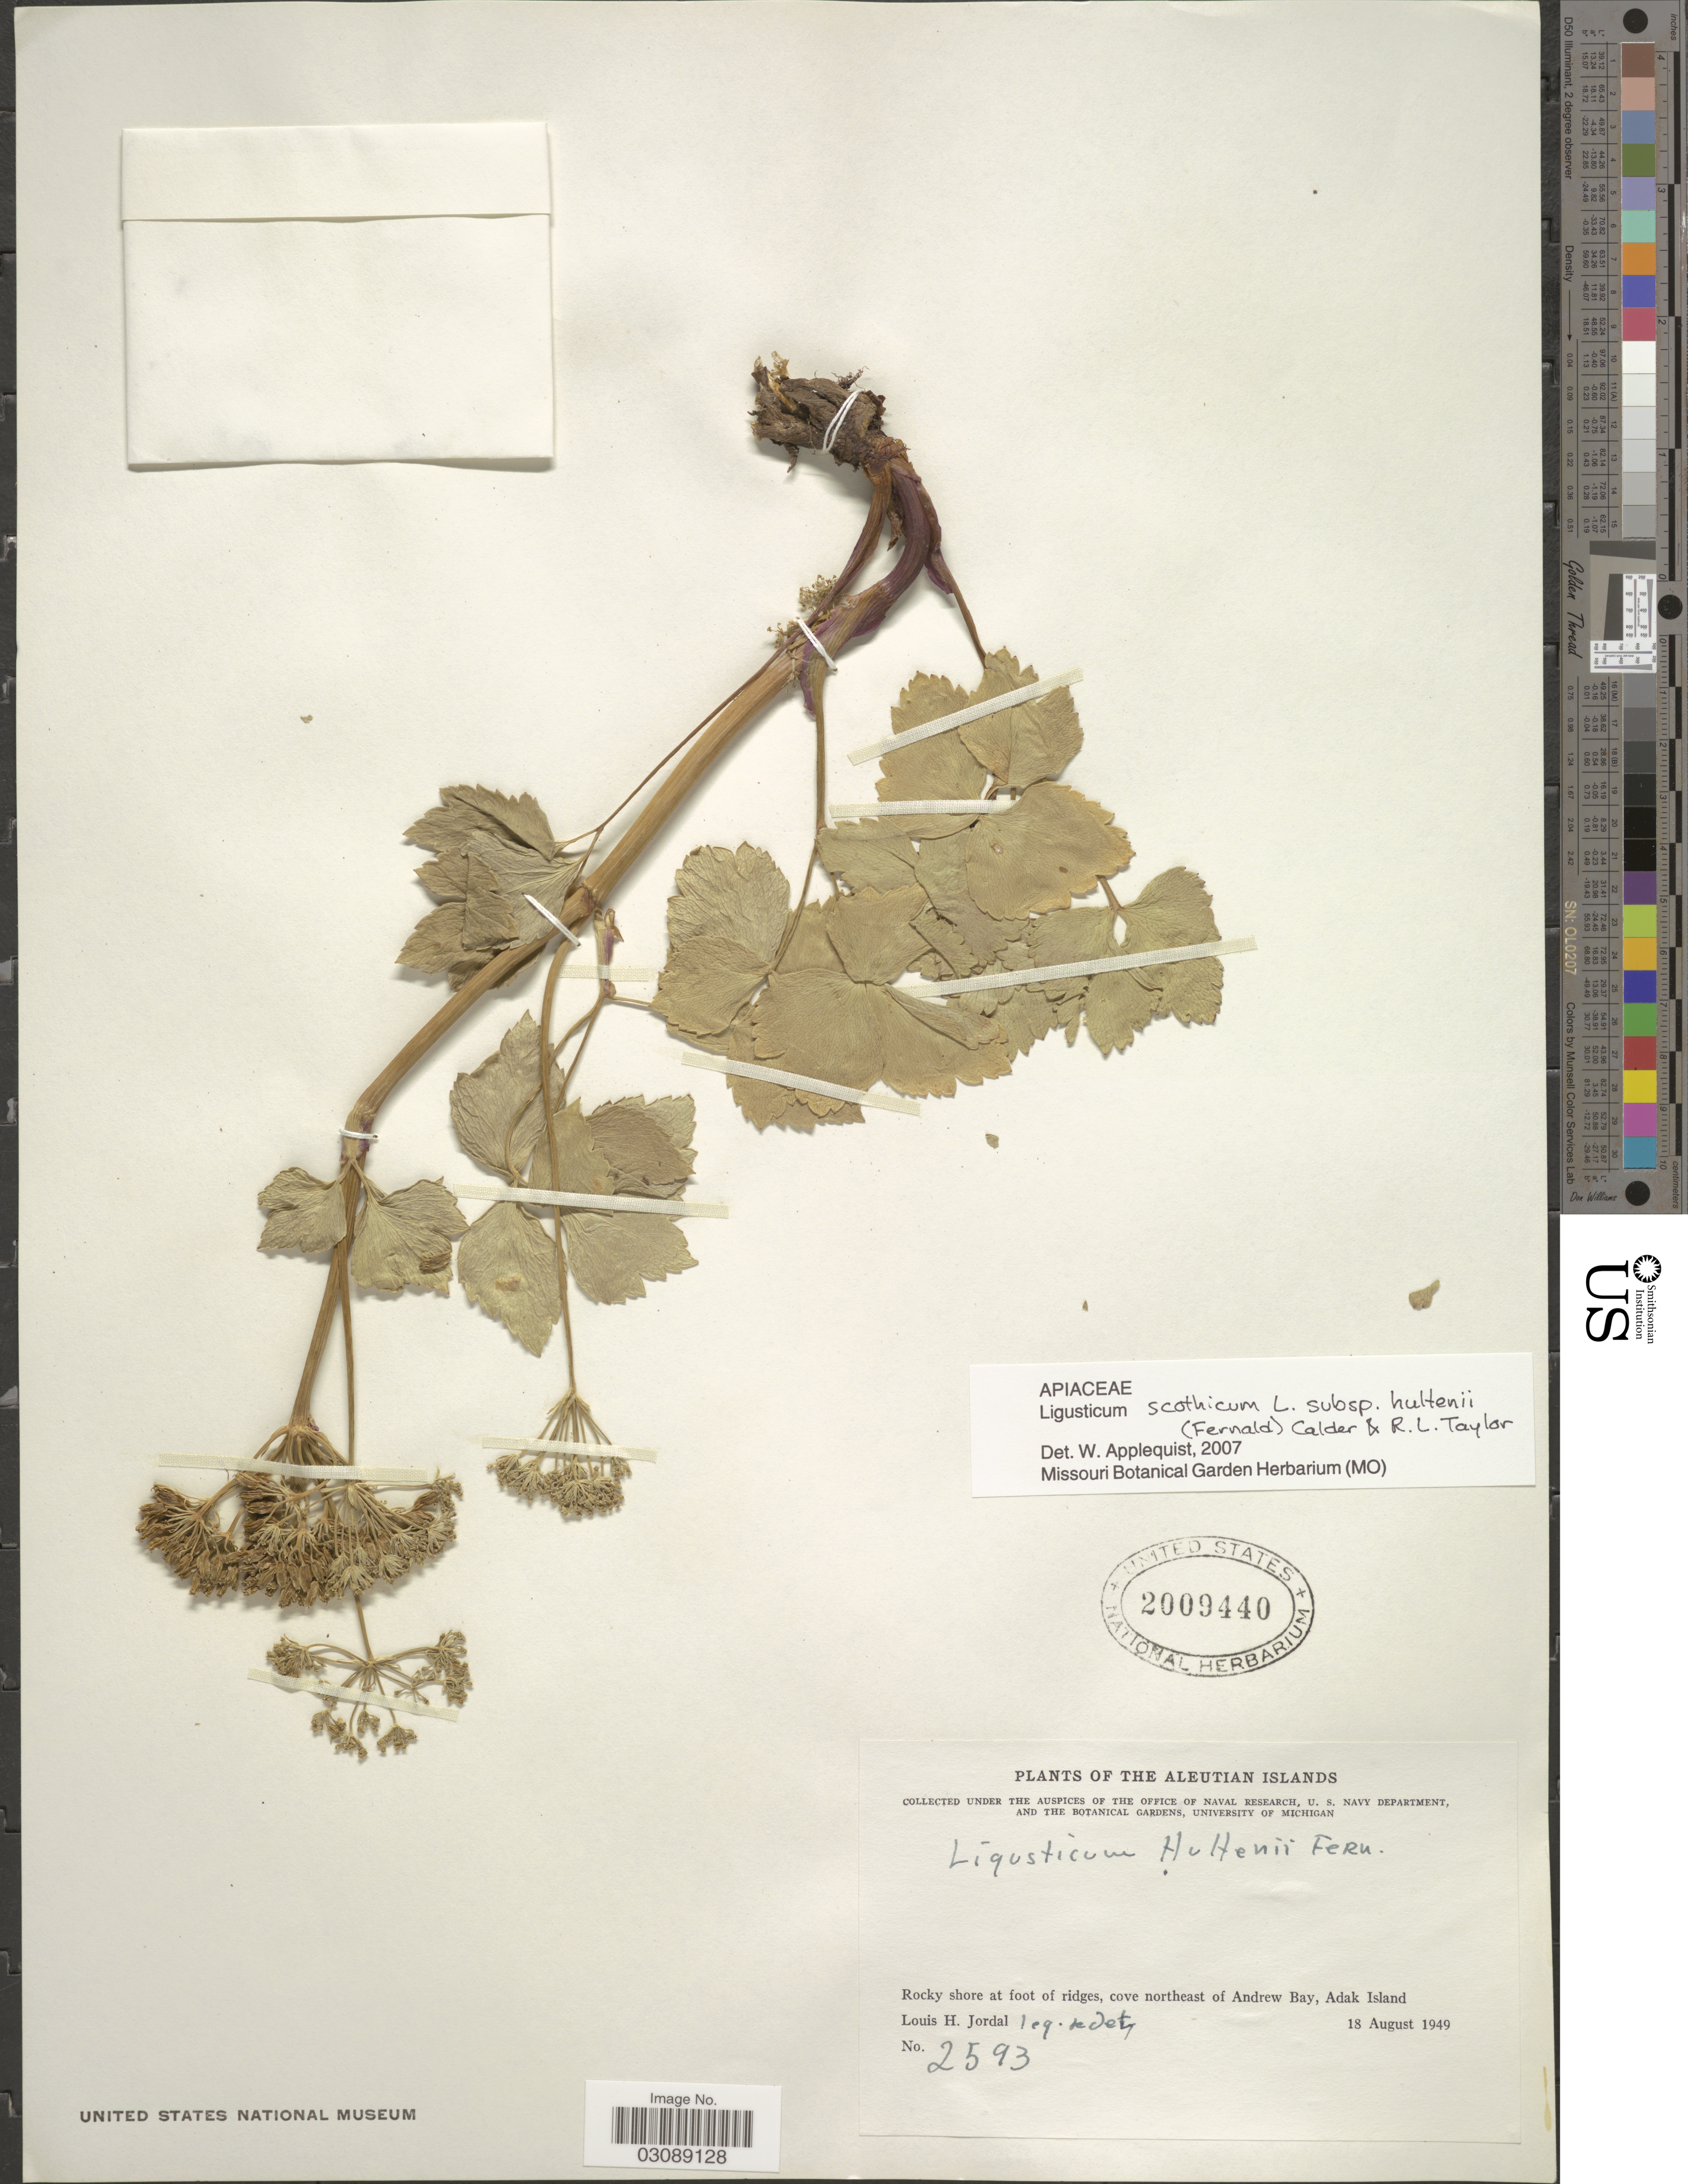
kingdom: Plantae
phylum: Tracheophyta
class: Magnoliopsida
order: Apiales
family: Apiaceae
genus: Ligusticum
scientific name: Ligusticum scoticum subsp. hultenii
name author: (Fernald) Calder & Roy L. Taylor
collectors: L. Jordal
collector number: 2593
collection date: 1949-08-18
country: United States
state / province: Alaska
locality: The Aleutian Islands, Rocky shore at foot of ridges, cove northeast of Andrew Bay, Adak Island.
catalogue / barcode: US 2009440